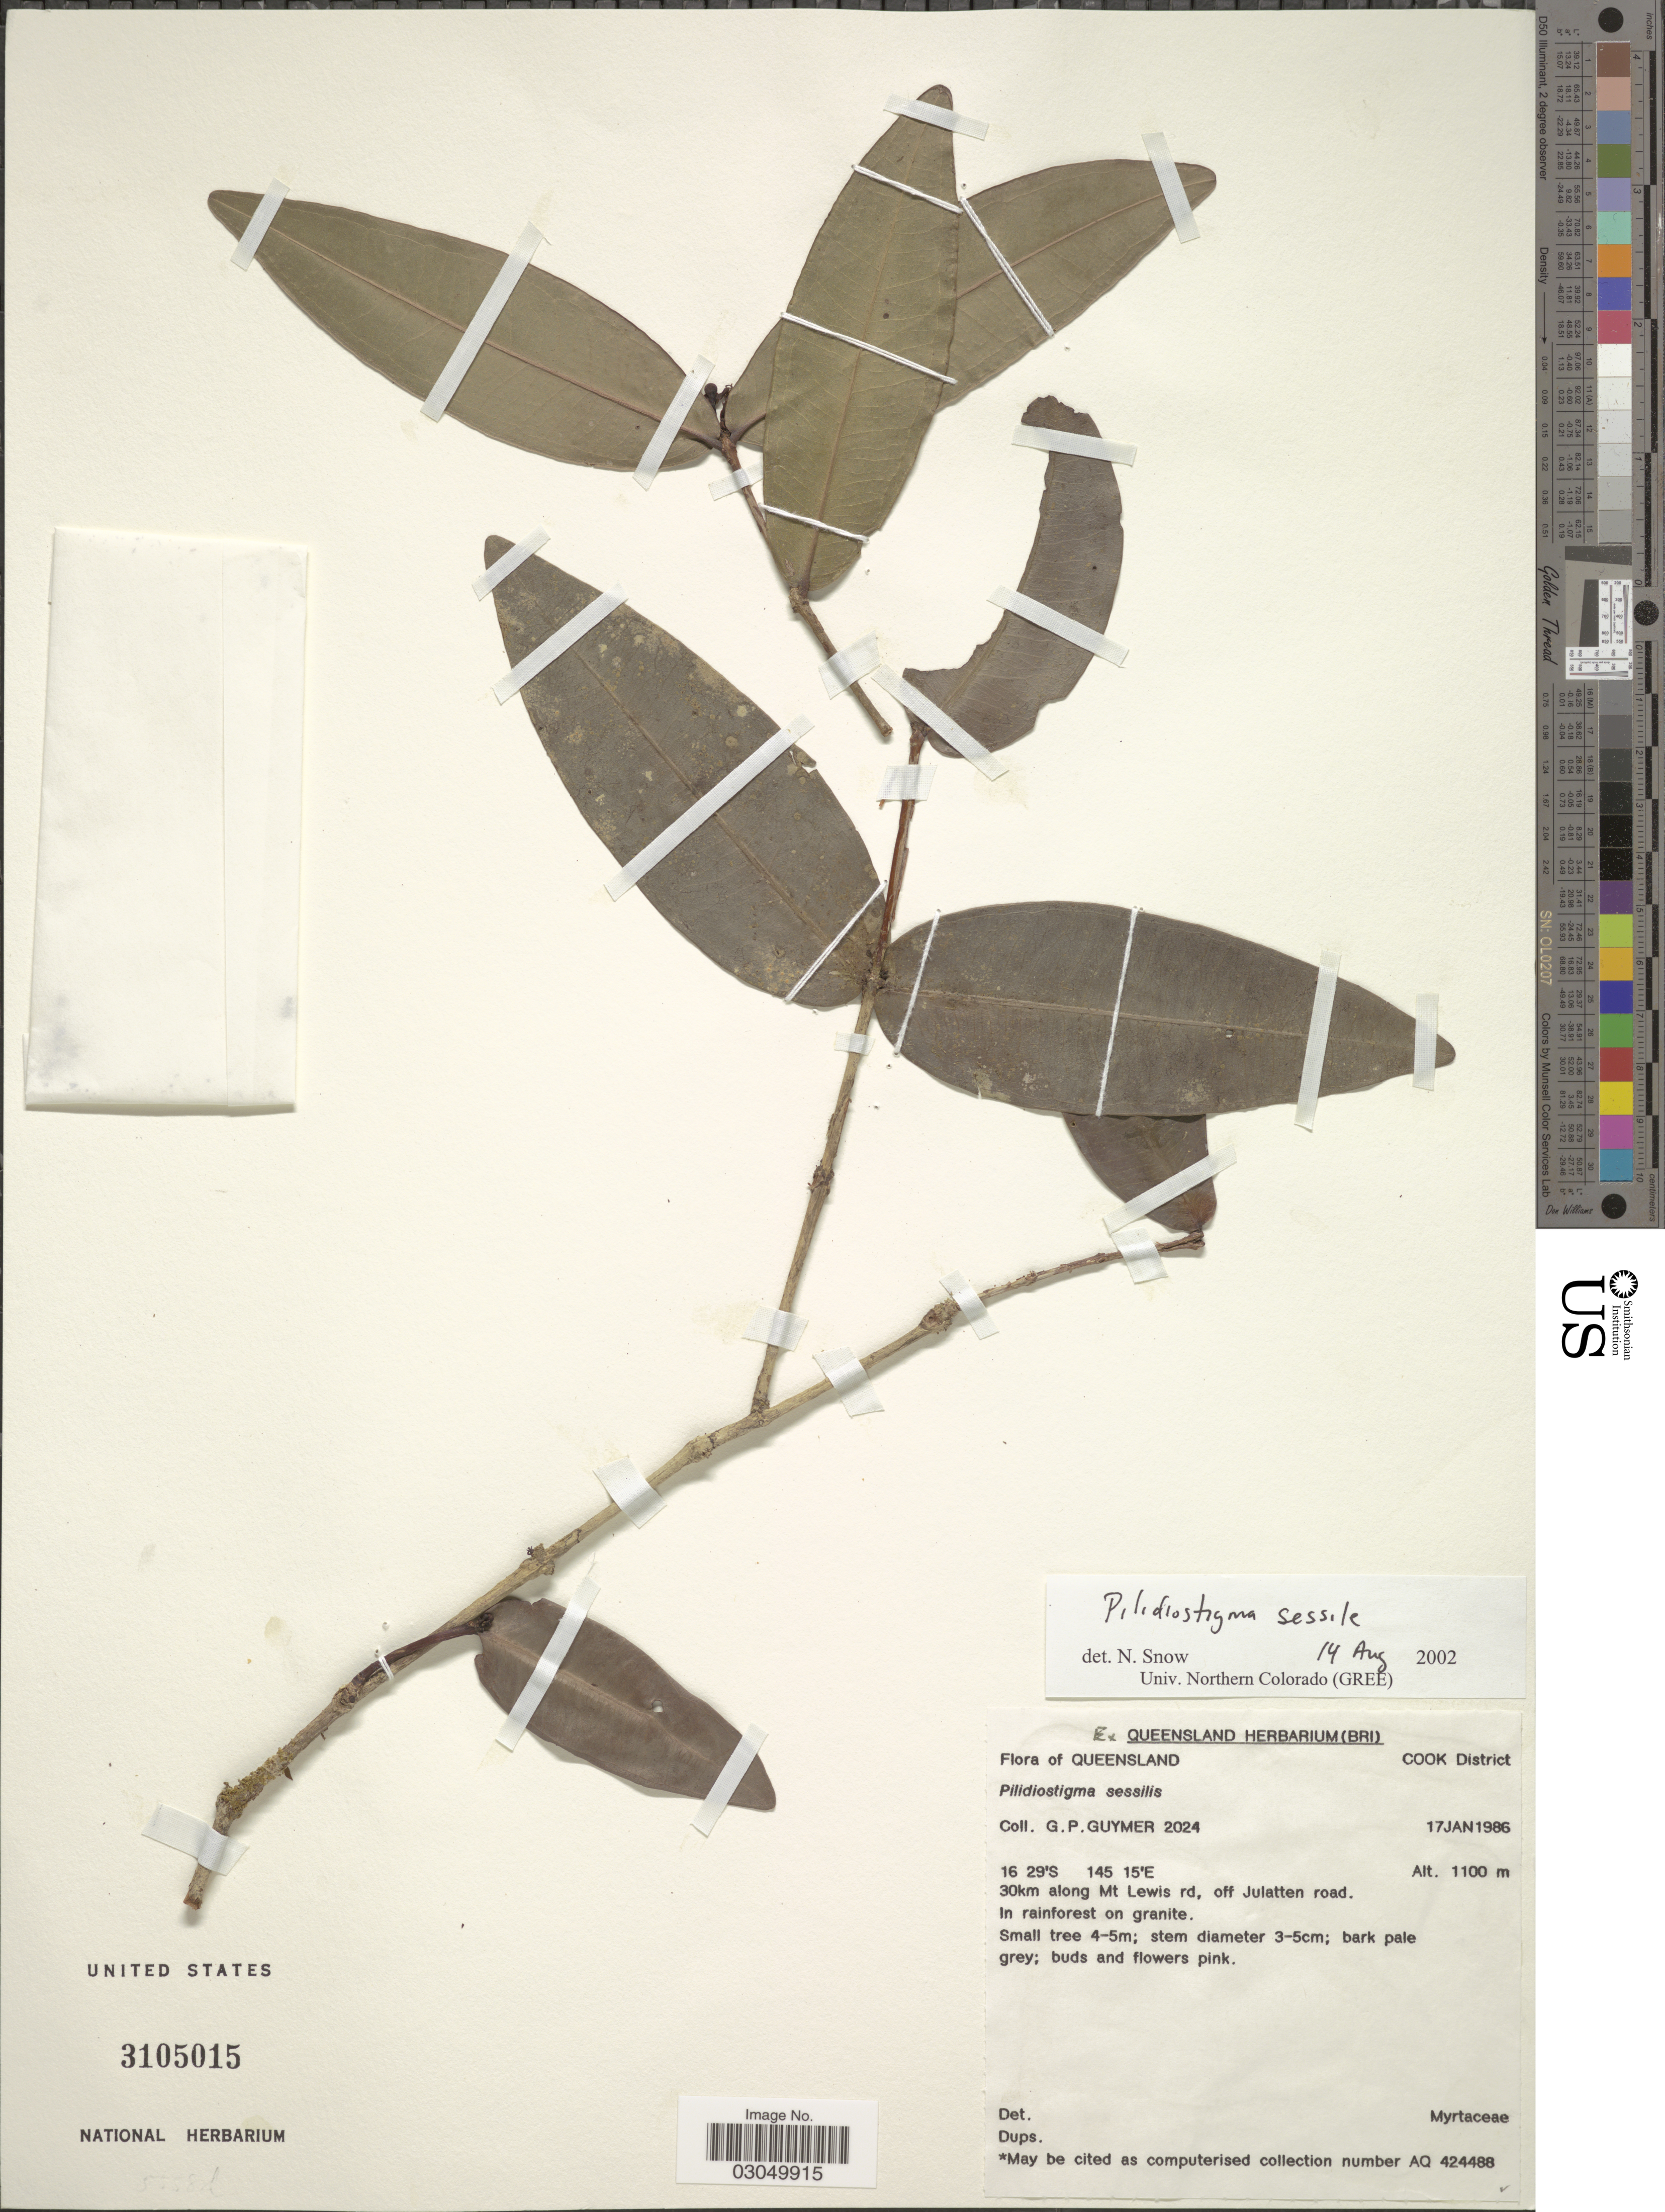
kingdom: Plantae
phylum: Tracheophyta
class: Magnoliopsida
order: Myrtales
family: Myrtaceae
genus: Pilidiostigma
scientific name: Pilidiostigma sessile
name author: N. Snow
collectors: G. P. Guymer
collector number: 2024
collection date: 1986-01-17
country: Australia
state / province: Queensland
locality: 30km along Mt. Lewis rd, off Julatten road.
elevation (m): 1100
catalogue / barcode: US 3105015